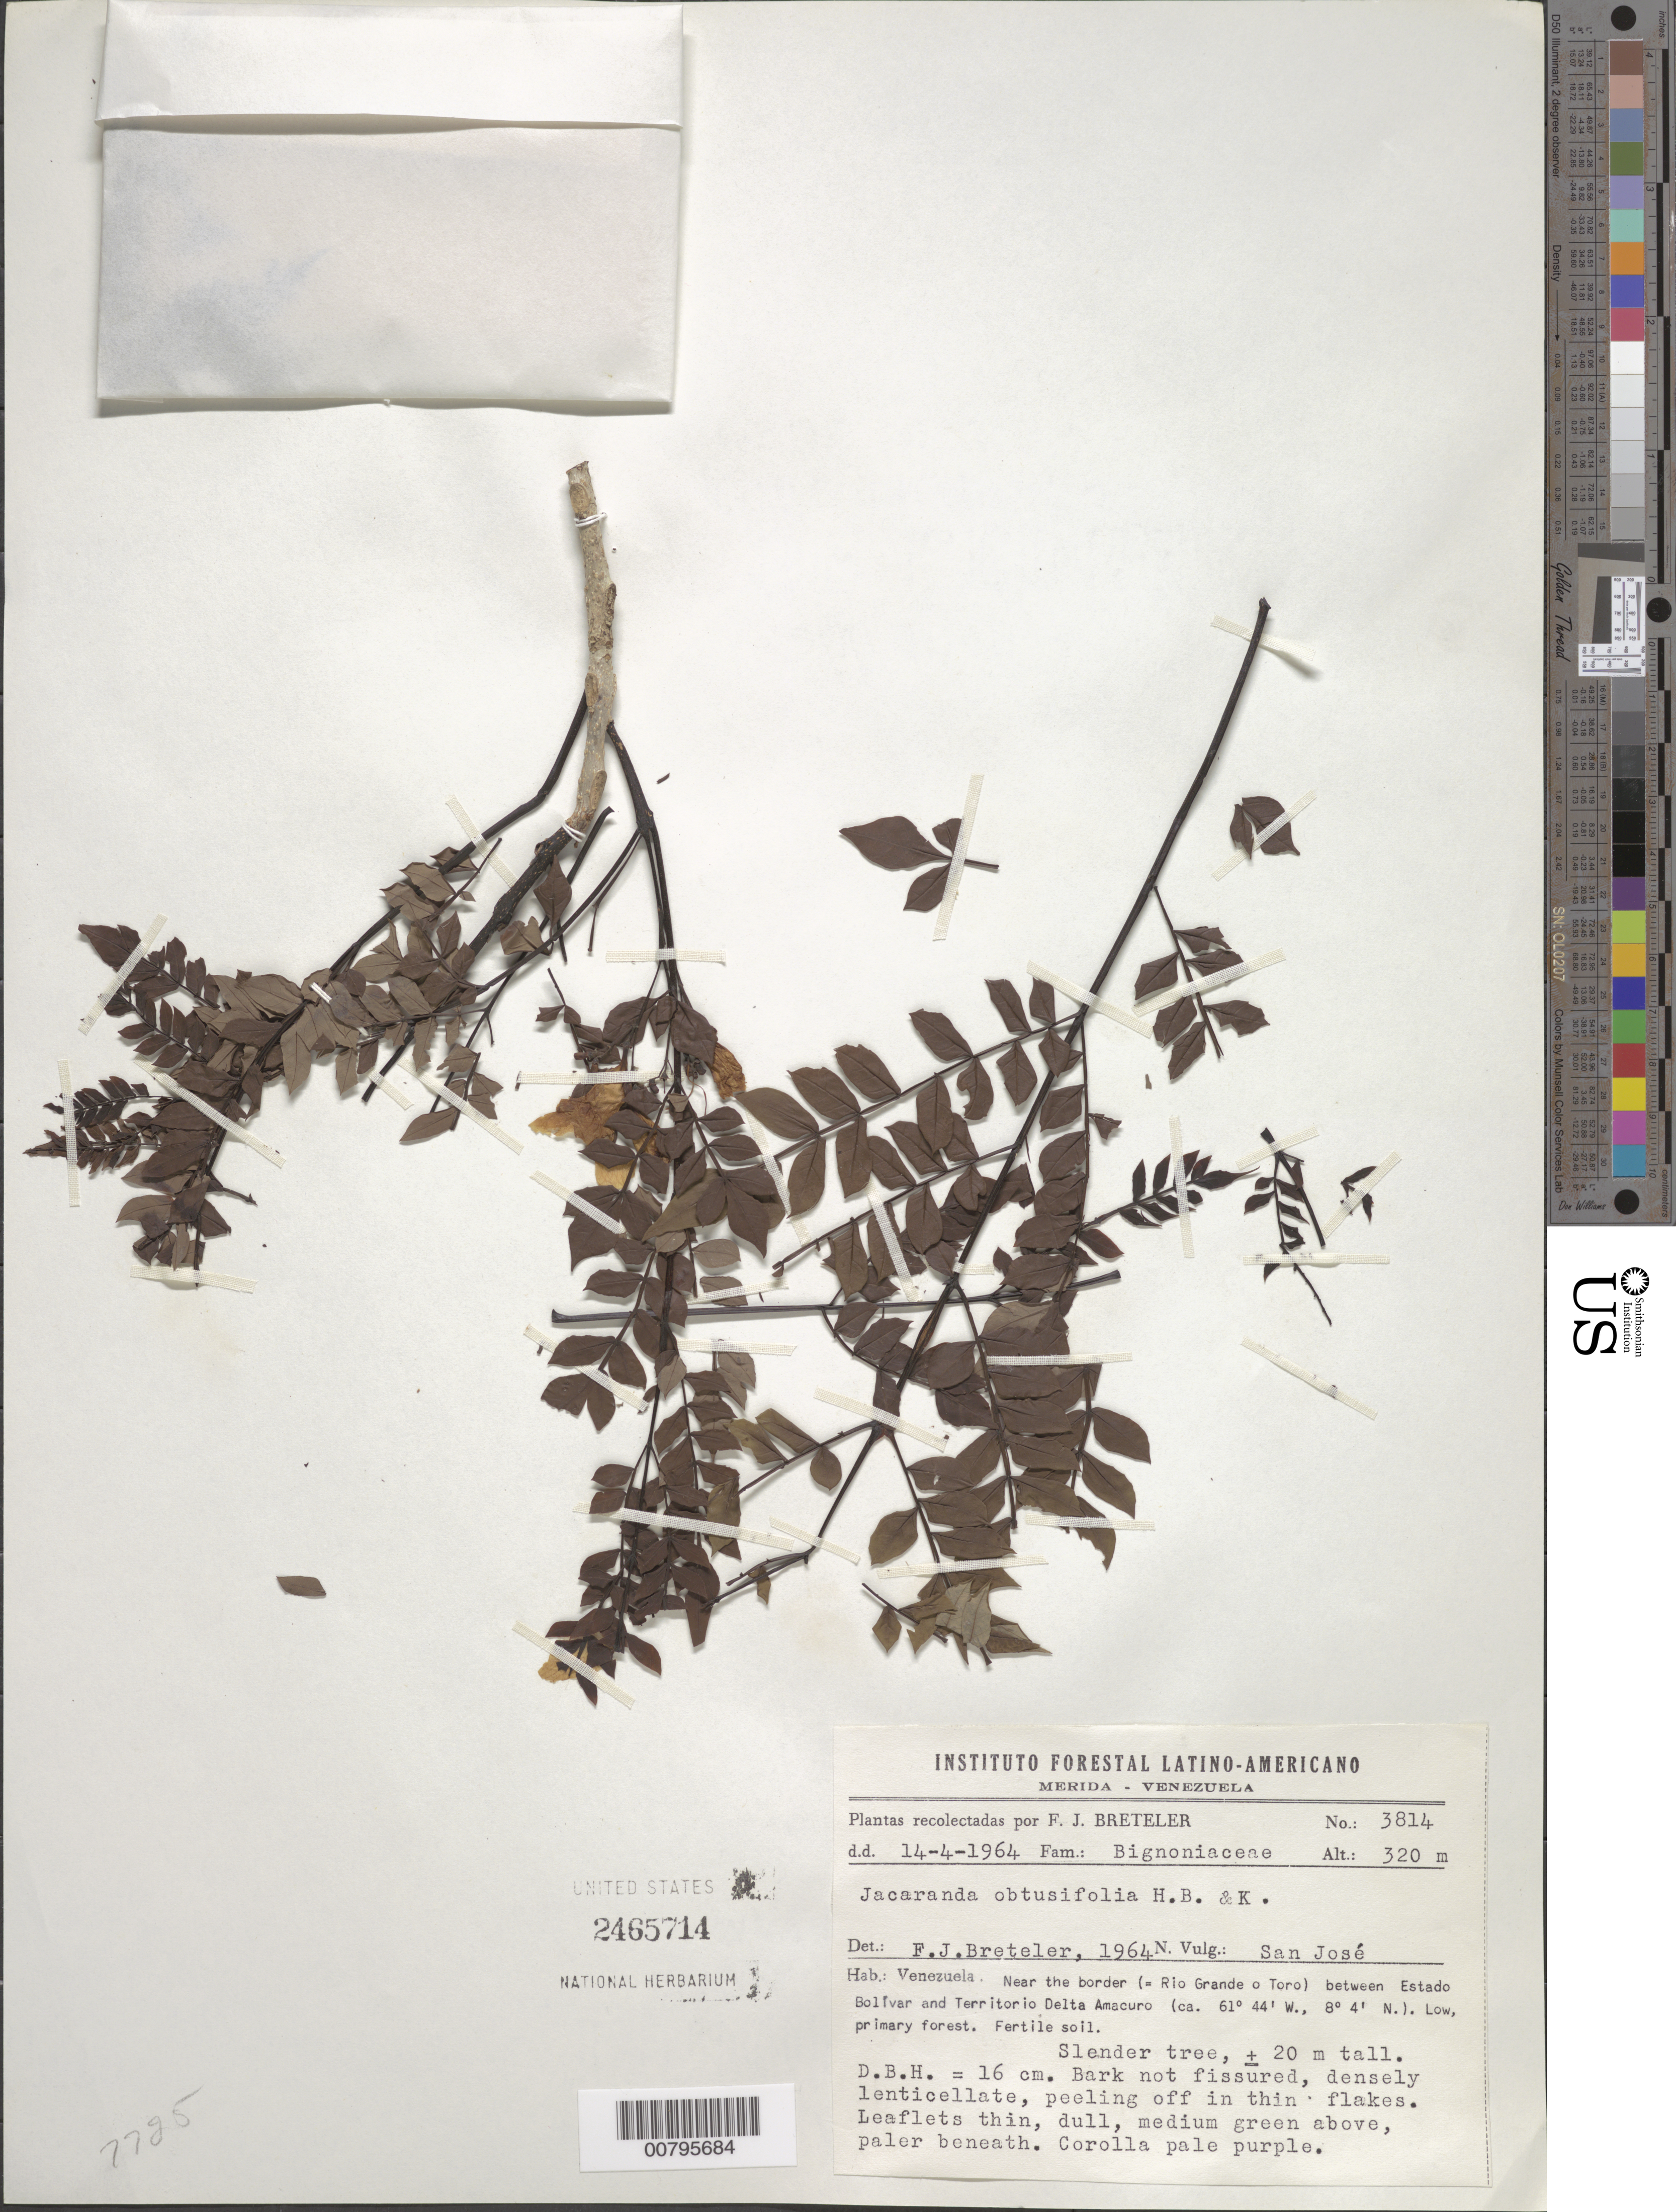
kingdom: Plantae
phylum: Tracheophyta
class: Magnoliopsida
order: Lamiales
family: Bignoniaceae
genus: Jacaranda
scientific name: Jacaranda obtusifolia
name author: Bonpl.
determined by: Breteler, F. J.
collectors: F. J. Breteler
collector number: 3814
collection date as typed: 14-Apr-64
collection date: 1964-04-14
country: Venezuela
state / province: Bolívar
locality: Río Grande o Toro, near border between Estado Bolívar and Territorío Delta Amacuro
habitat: Low, primary forest, fertile soil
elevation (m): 320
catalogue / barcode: US 2465714